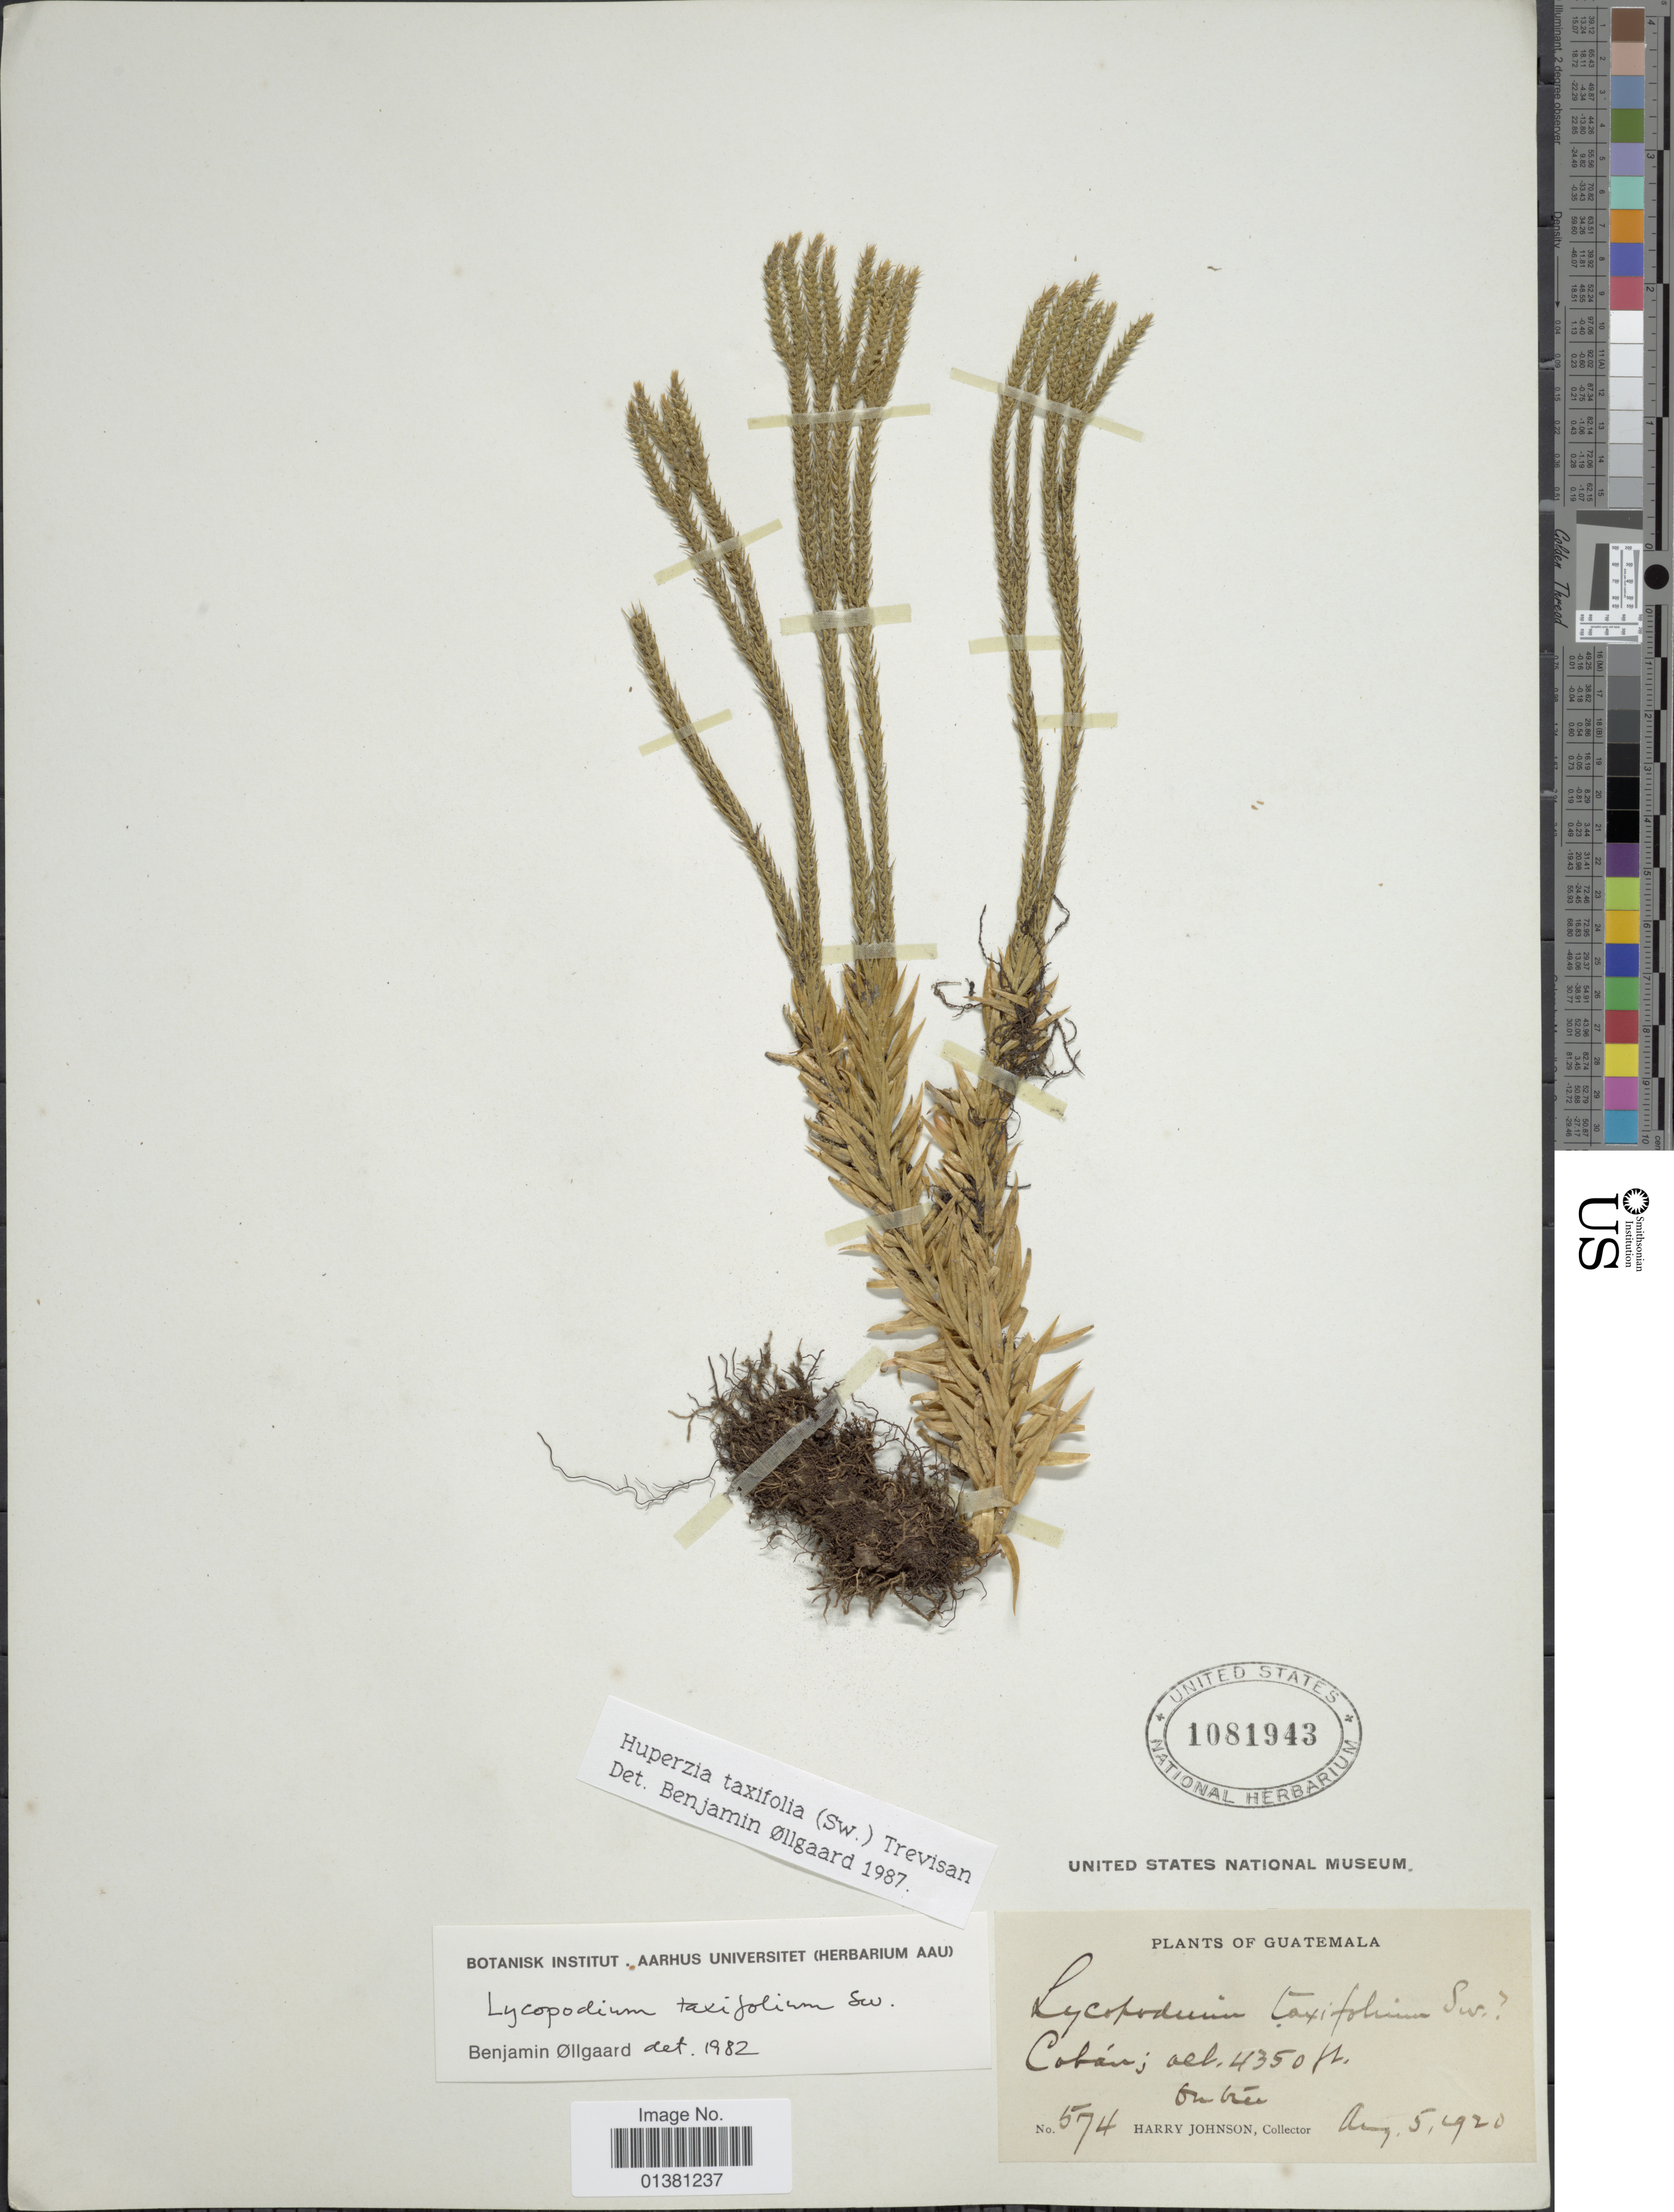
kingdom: Plantae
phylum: Tracheophyta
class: Lycopodiopsida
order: Lycopodiales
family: Lycopodiaceae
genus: Phlegmariurus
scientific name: Phlegmariurus taxifolius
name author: (Sw.) Á. Löve & D. Löve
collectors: H. Johnson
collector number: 574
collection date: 1920-08-05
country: Guatemala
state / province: Guatemala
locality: Cobán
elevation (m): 1326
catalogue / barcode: US 1081943